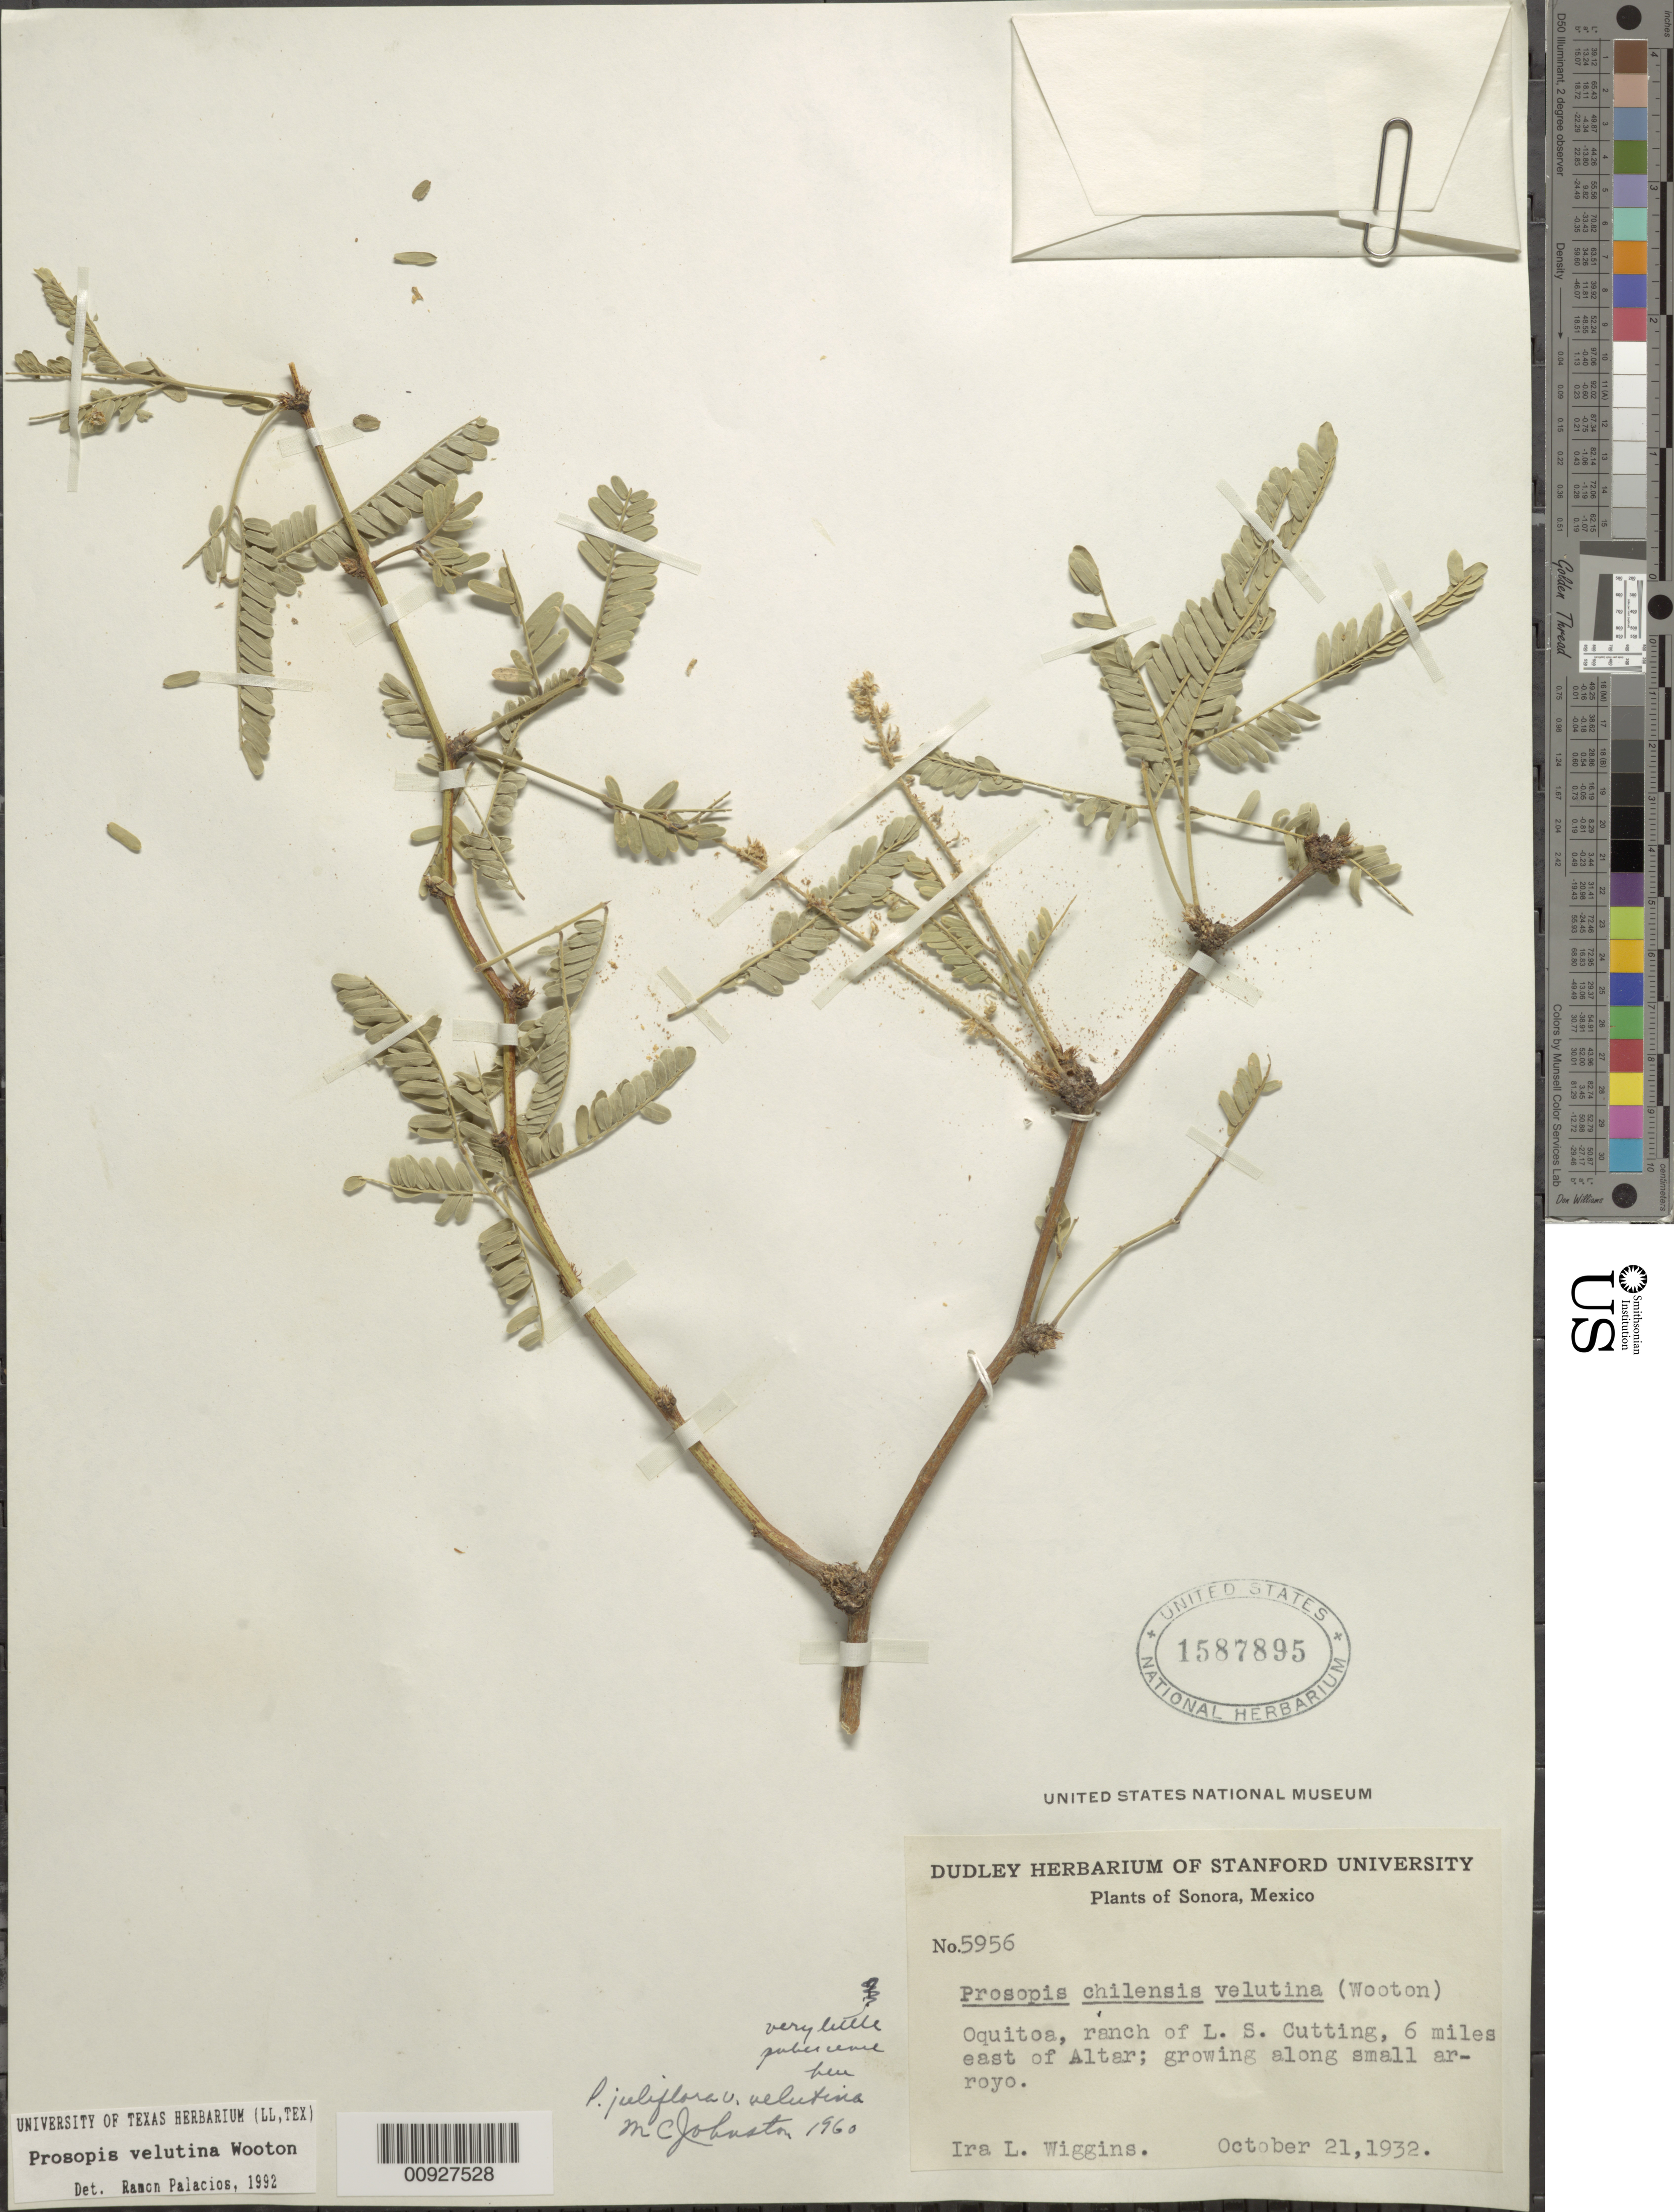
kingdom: Plantae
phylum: Tracheophyta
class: Magnoliopsida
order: Fabales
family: Fabaceae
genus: Neltuma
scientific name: Neltuma velutina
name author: (Wooton) Britton & Rose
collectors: I. L. Wiggins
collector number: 5956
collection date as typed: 21 Oct 1932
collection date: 1932-10-21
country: Mexico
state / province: Sonora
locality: Oquitoa, ranch of L.S. Cutting, 6 miles east of Altar.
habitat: Growing along small arroyo.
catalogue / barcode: US 1587895